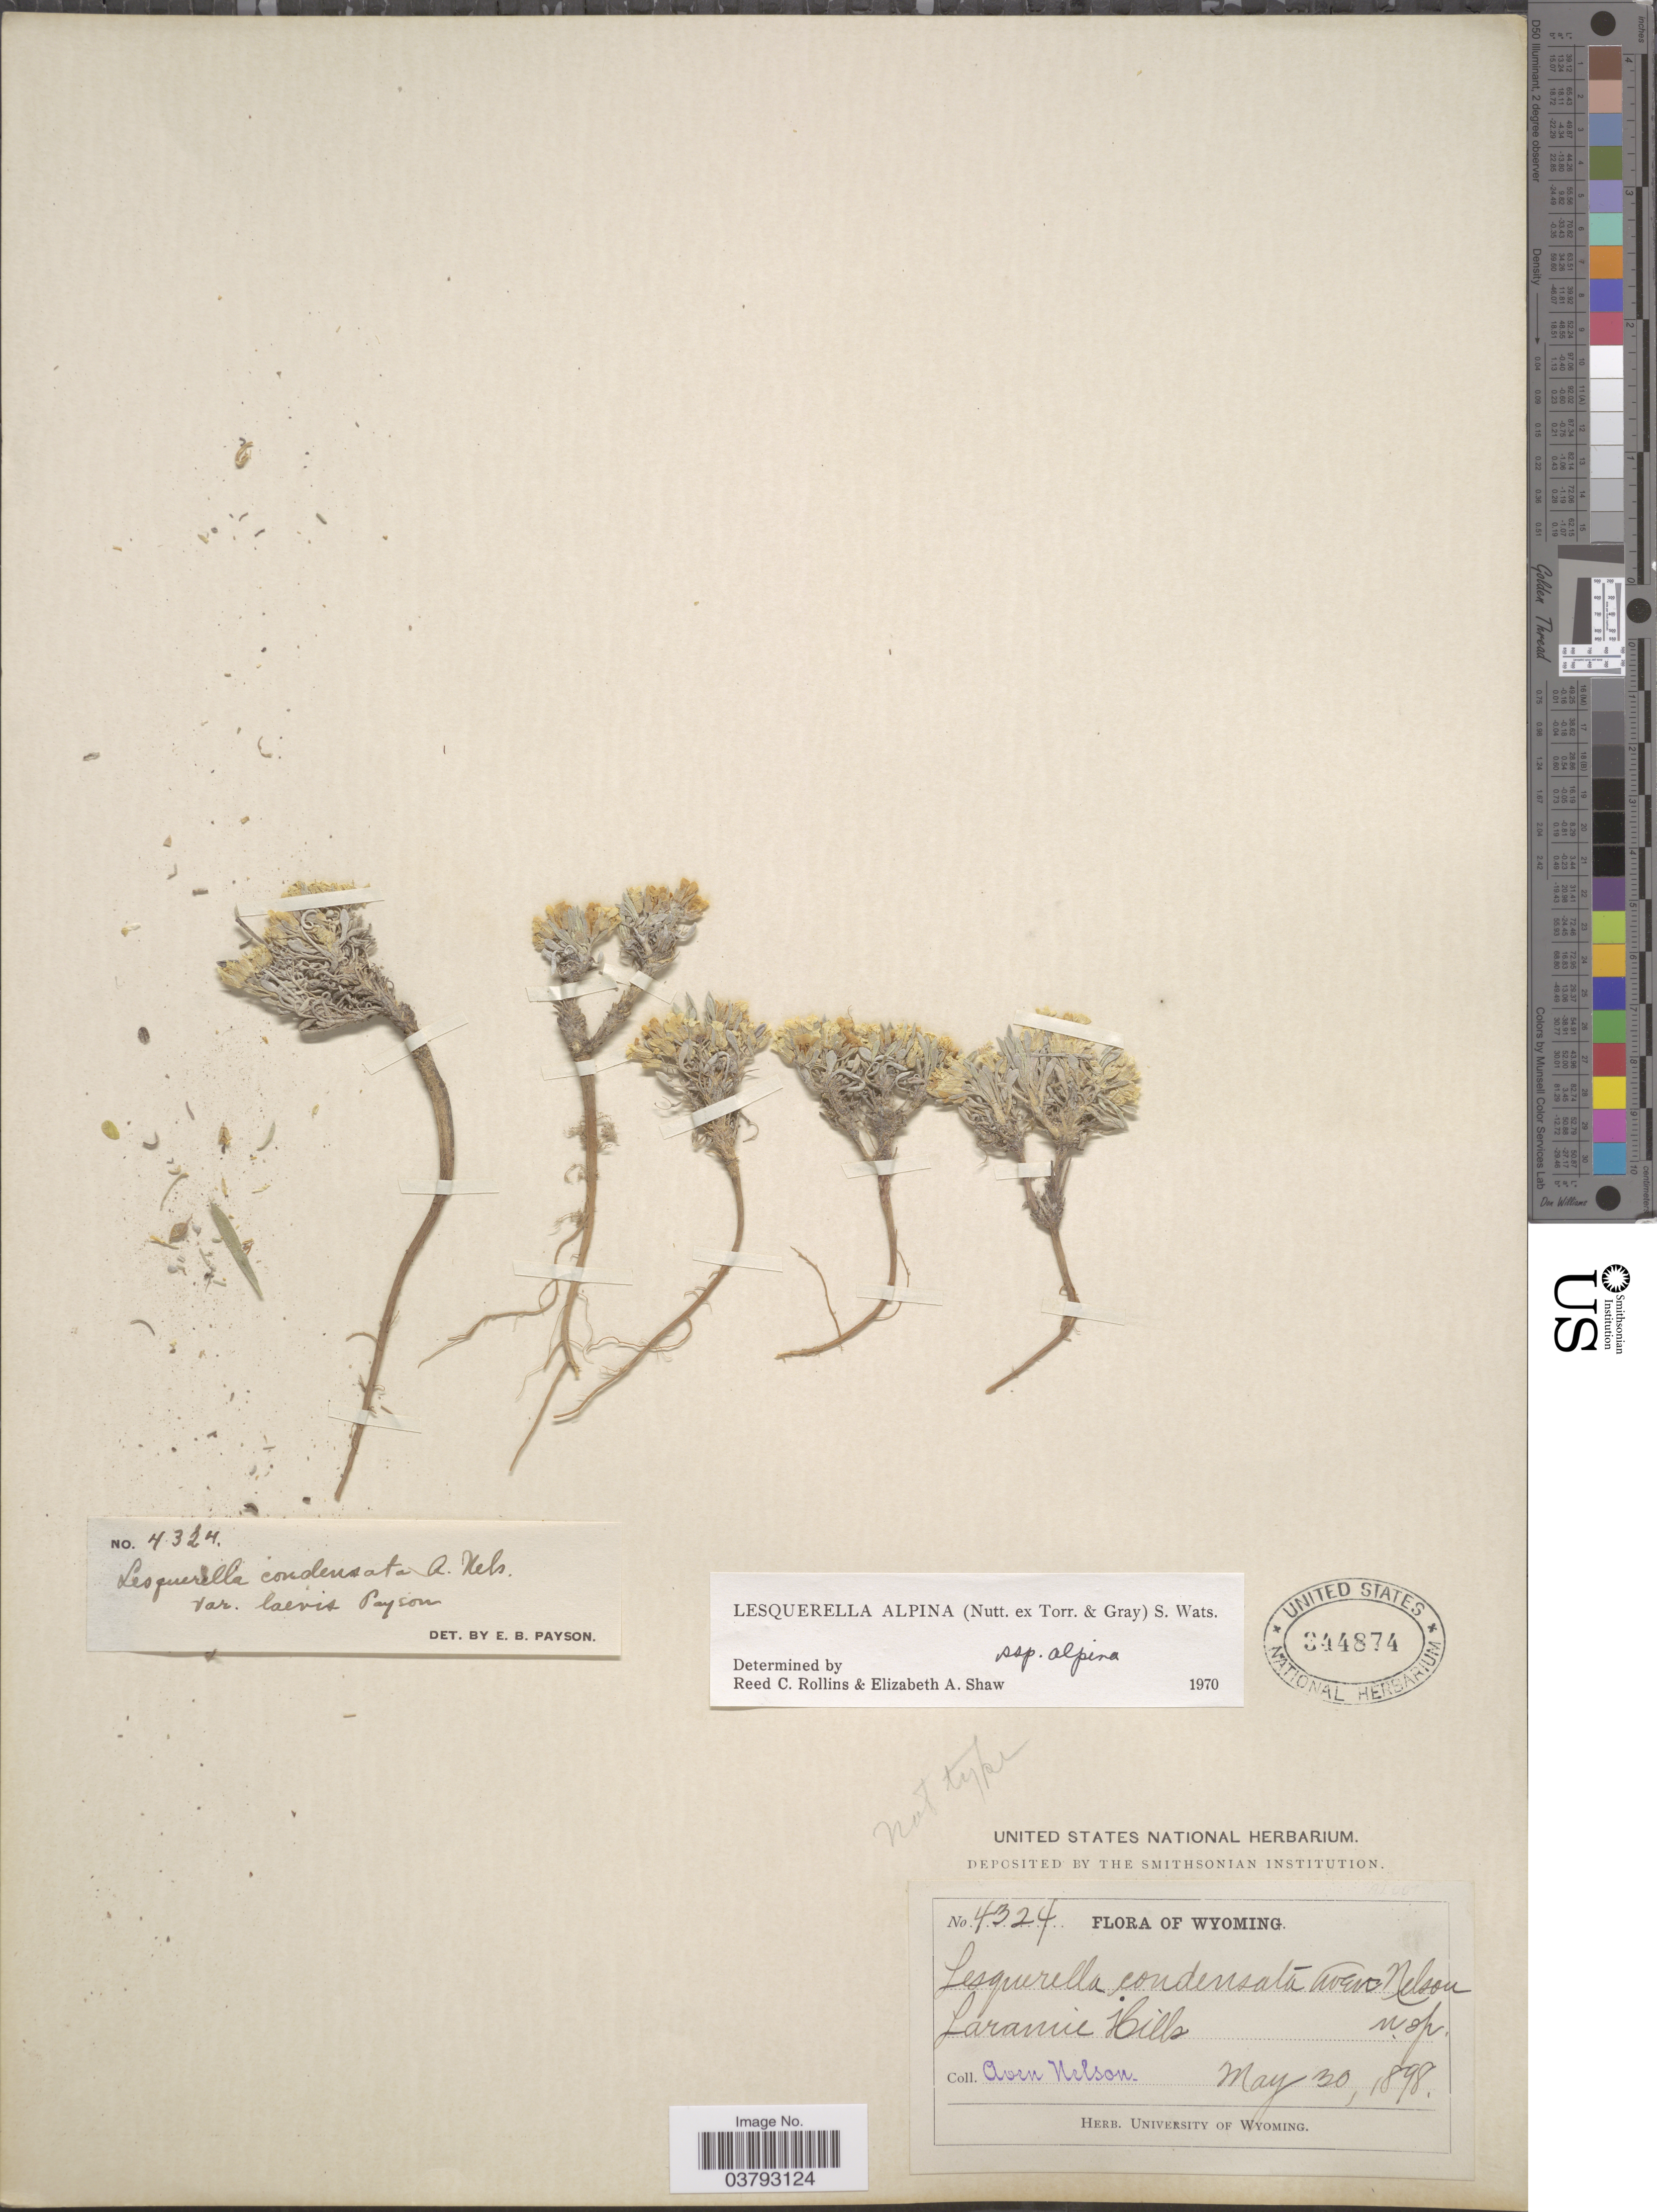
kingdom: Plantae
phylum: Tracheophyta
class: Magnoliopsida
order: Brassicales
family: Brassicaceae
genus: Lesquerella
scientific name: Lesquerella alpina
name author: (Nutt.) S. Watson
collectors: A. Nelson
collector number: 4324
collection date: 1898-05-30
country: United States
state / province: Wyoming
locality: Laramie Hills.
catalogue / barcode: US 344874